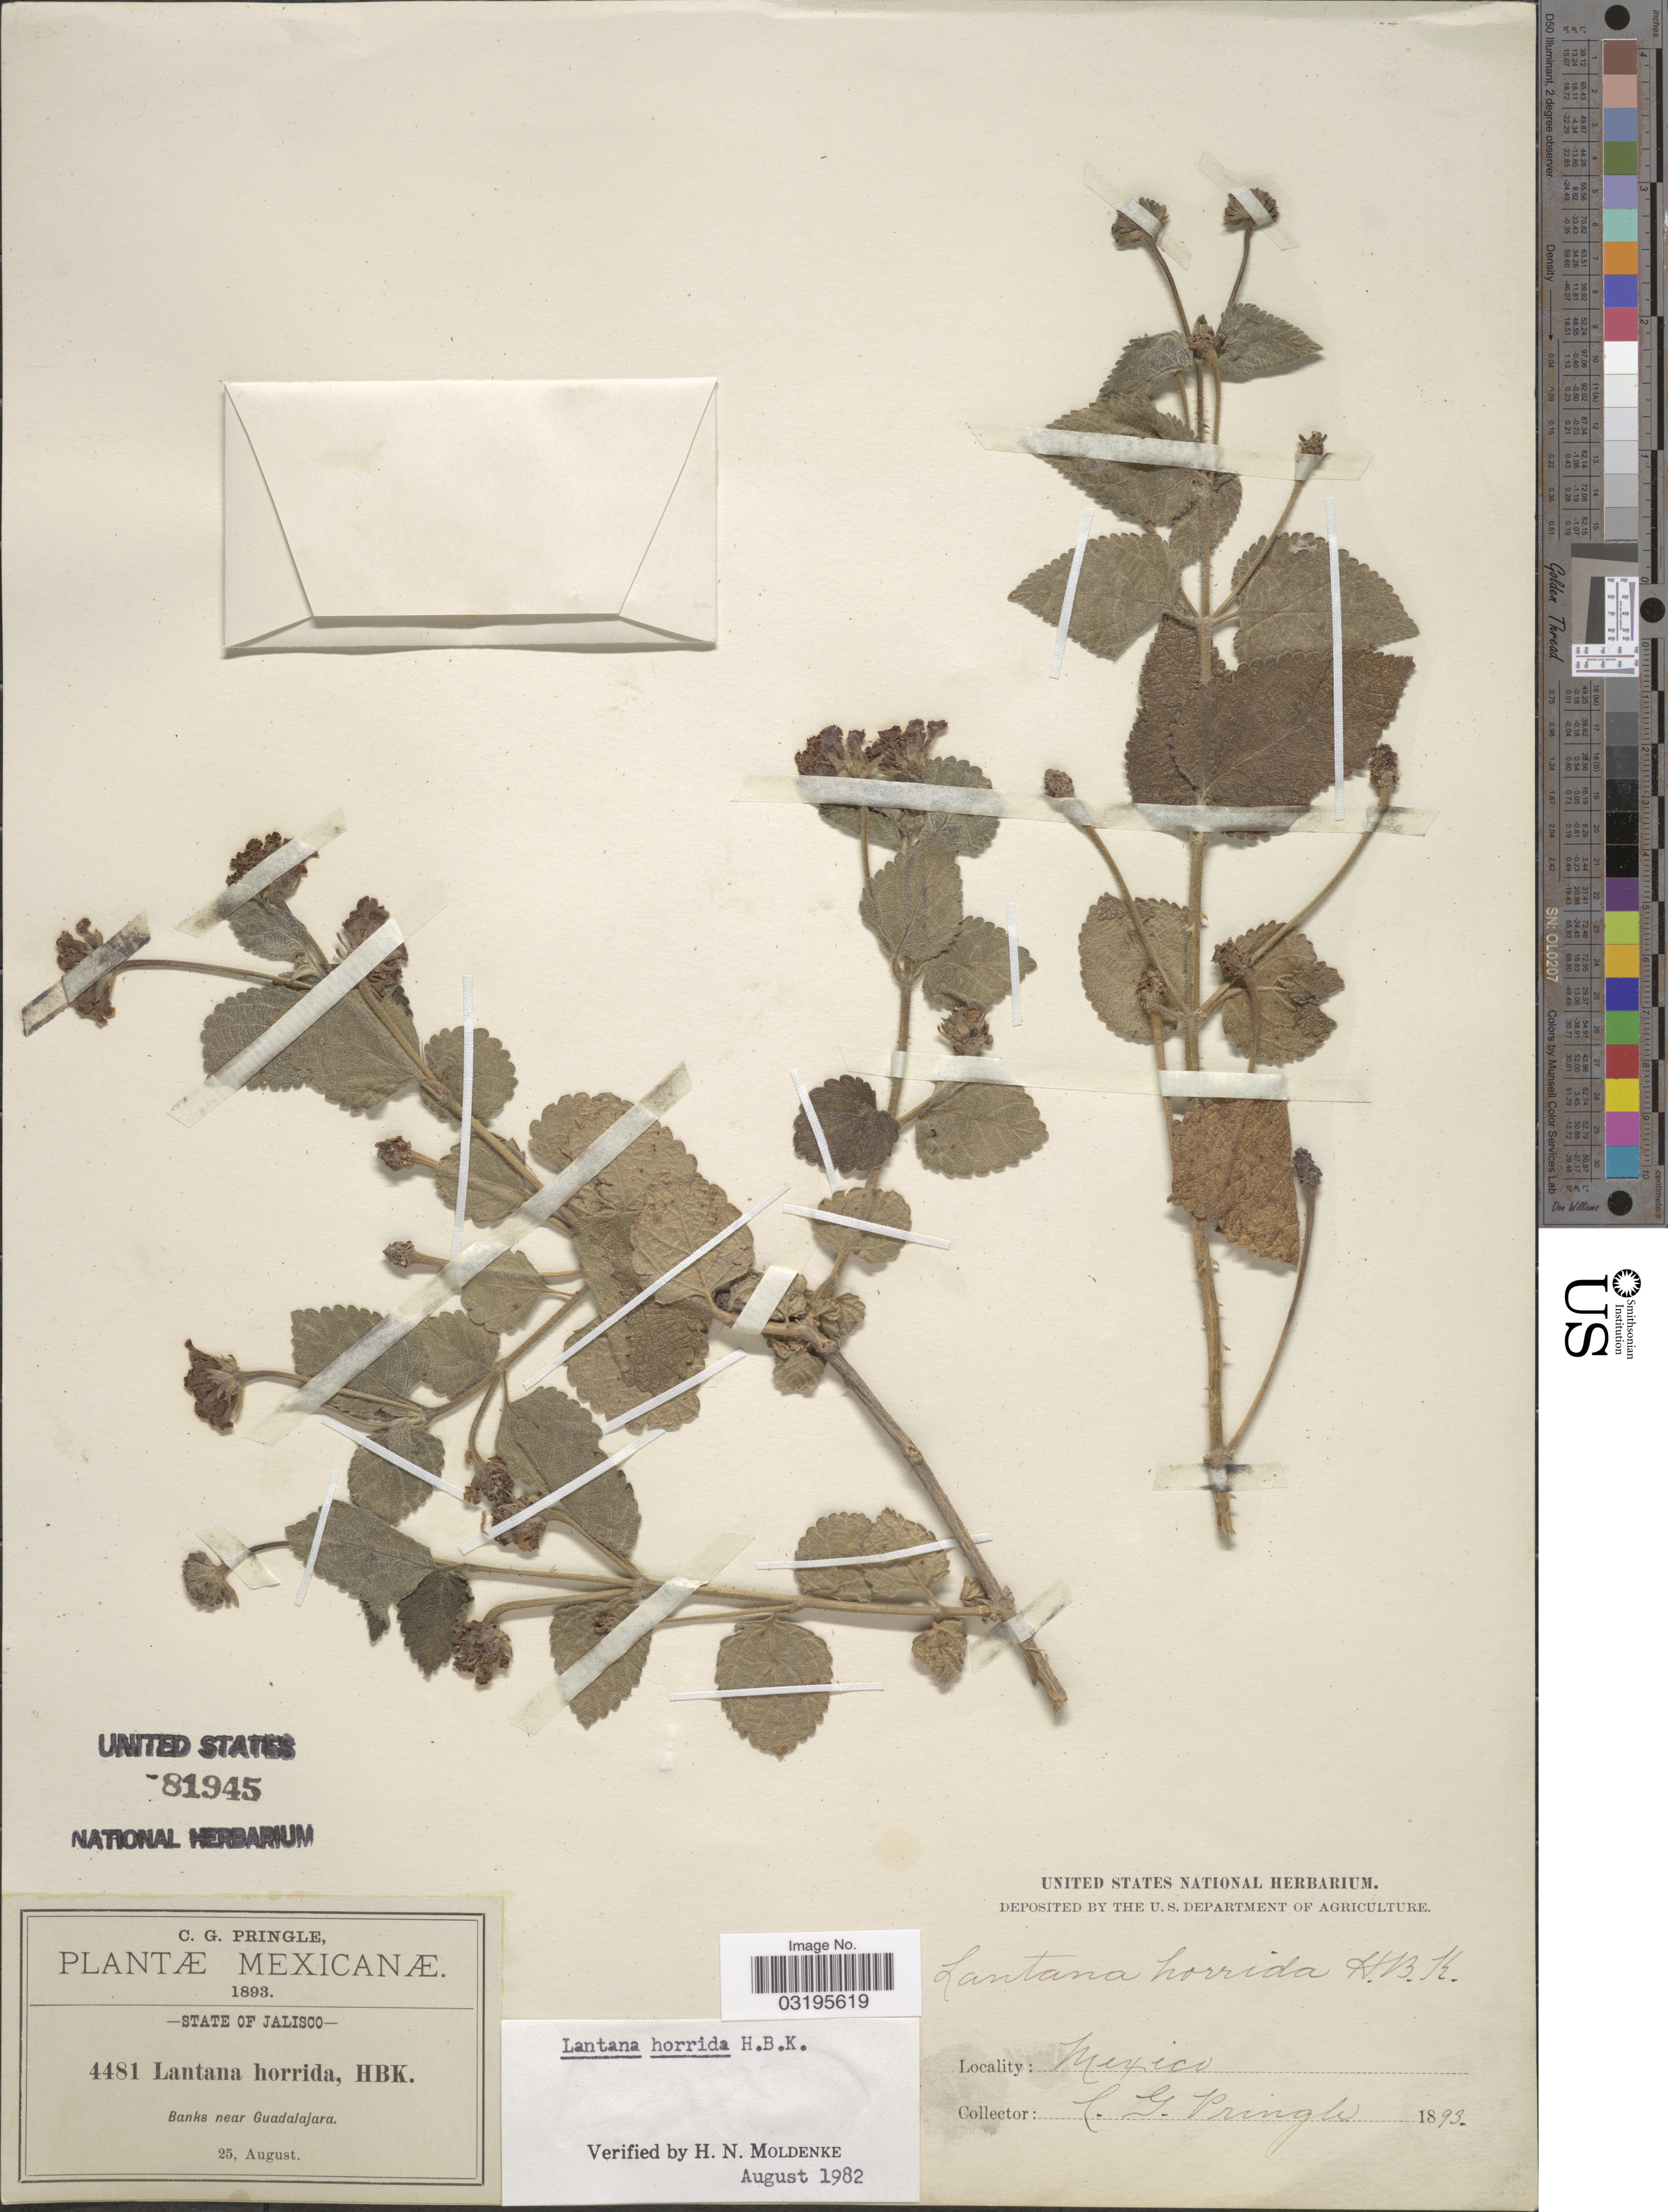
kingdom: Plantae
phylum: Tracheophyta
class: Magnoliopsida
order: Lamiales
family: Verbenaceae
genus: Lantana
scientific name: Lantana horrida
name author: Kunth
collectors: C. G. Pringle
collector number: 4481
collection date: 1893-08-25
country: Mexico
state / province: Jalisco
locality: Banks near Guadalajara.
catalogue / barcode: US 81945